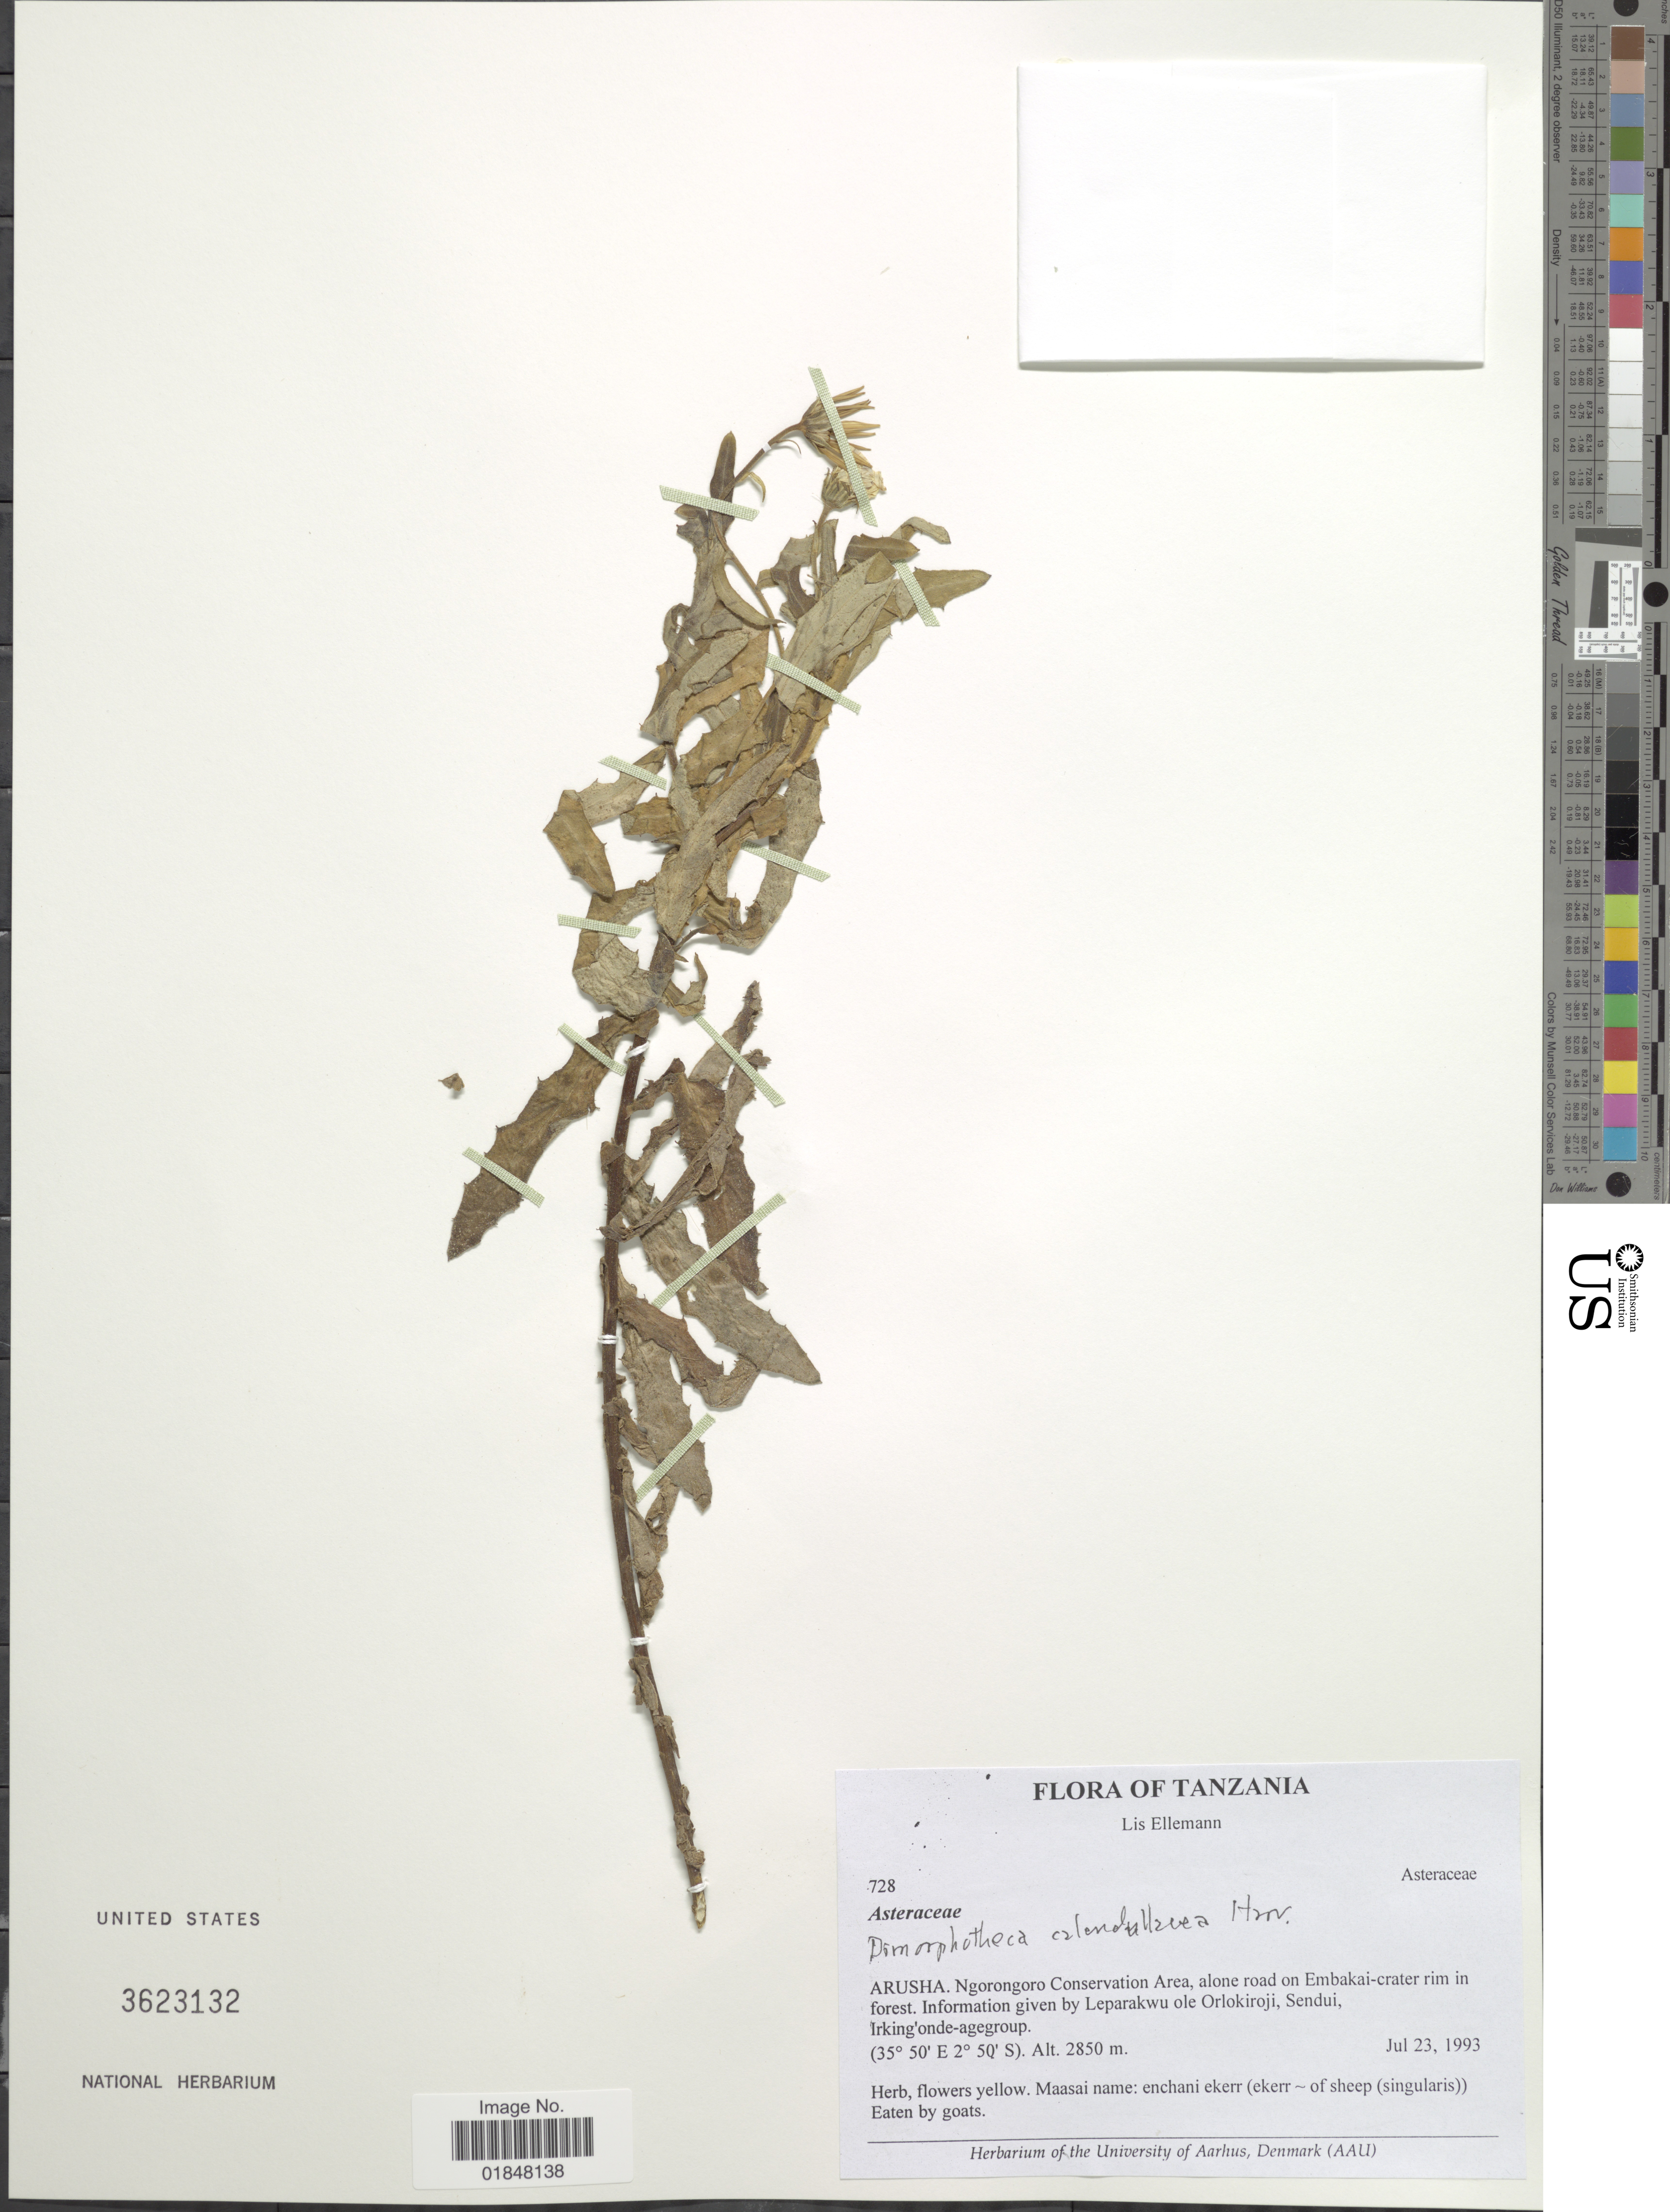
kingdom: Plantae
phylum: Tracheophyta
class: Magnoliopsida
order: Asterales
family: Asteraceae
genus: Dimorphotheca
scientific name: Dimorphotheca sinuata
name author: DC.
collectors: L. Ellemann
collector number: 728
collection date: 1993-07-23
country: Tanzania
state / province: Arusha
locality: Ngorongoro Conservation Area, alone road on Embakai-crater rim in forest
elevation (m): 2850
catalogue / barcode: US 3623132